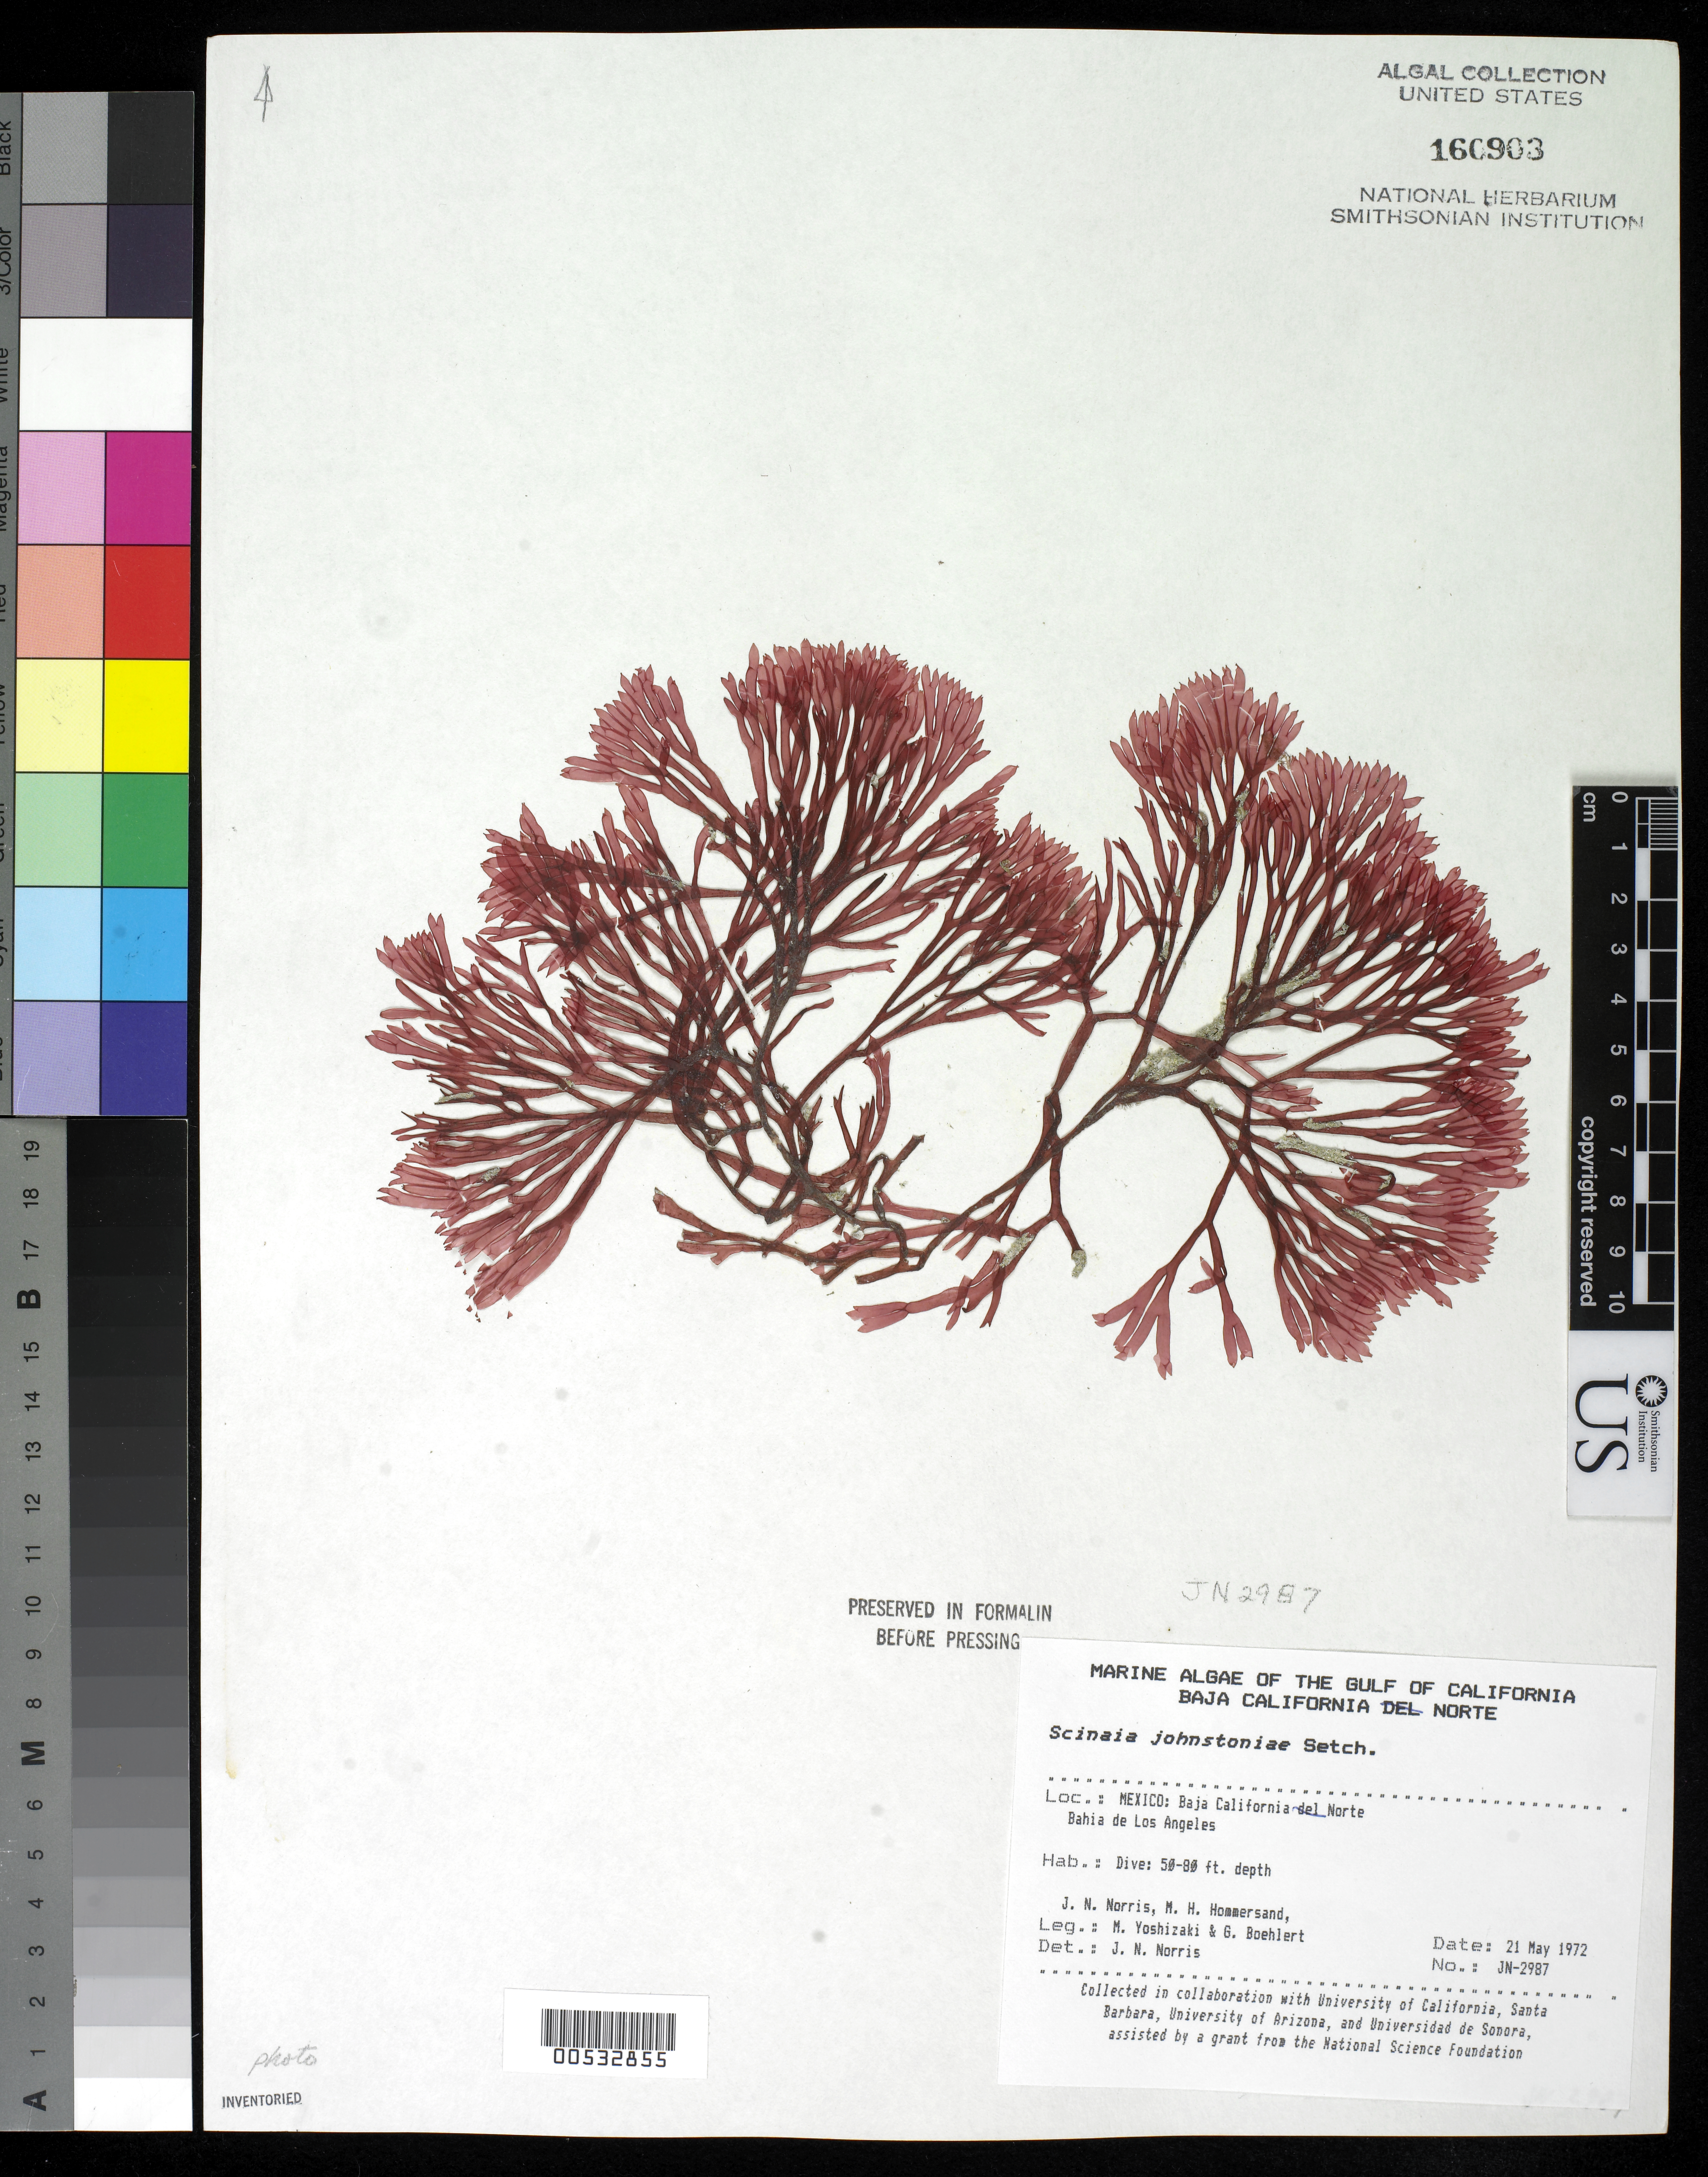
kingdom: Plantae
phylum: Rhodophyta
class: Florideophyceae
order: Nemaliales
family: Scinaiaceae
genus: Scinaia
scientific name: Scinaia johnstoniae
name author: Setch.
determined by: Norris, James N.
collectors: J. N. Norris, M. H. Hommersand, M. Yoshizaki & G. Boehlert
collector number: JN-2987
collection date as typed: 21 May 1972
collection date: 1972-05-21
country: Mexico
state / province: Baja California Norte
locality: Bahia de los Angeles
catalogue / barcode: US 160903